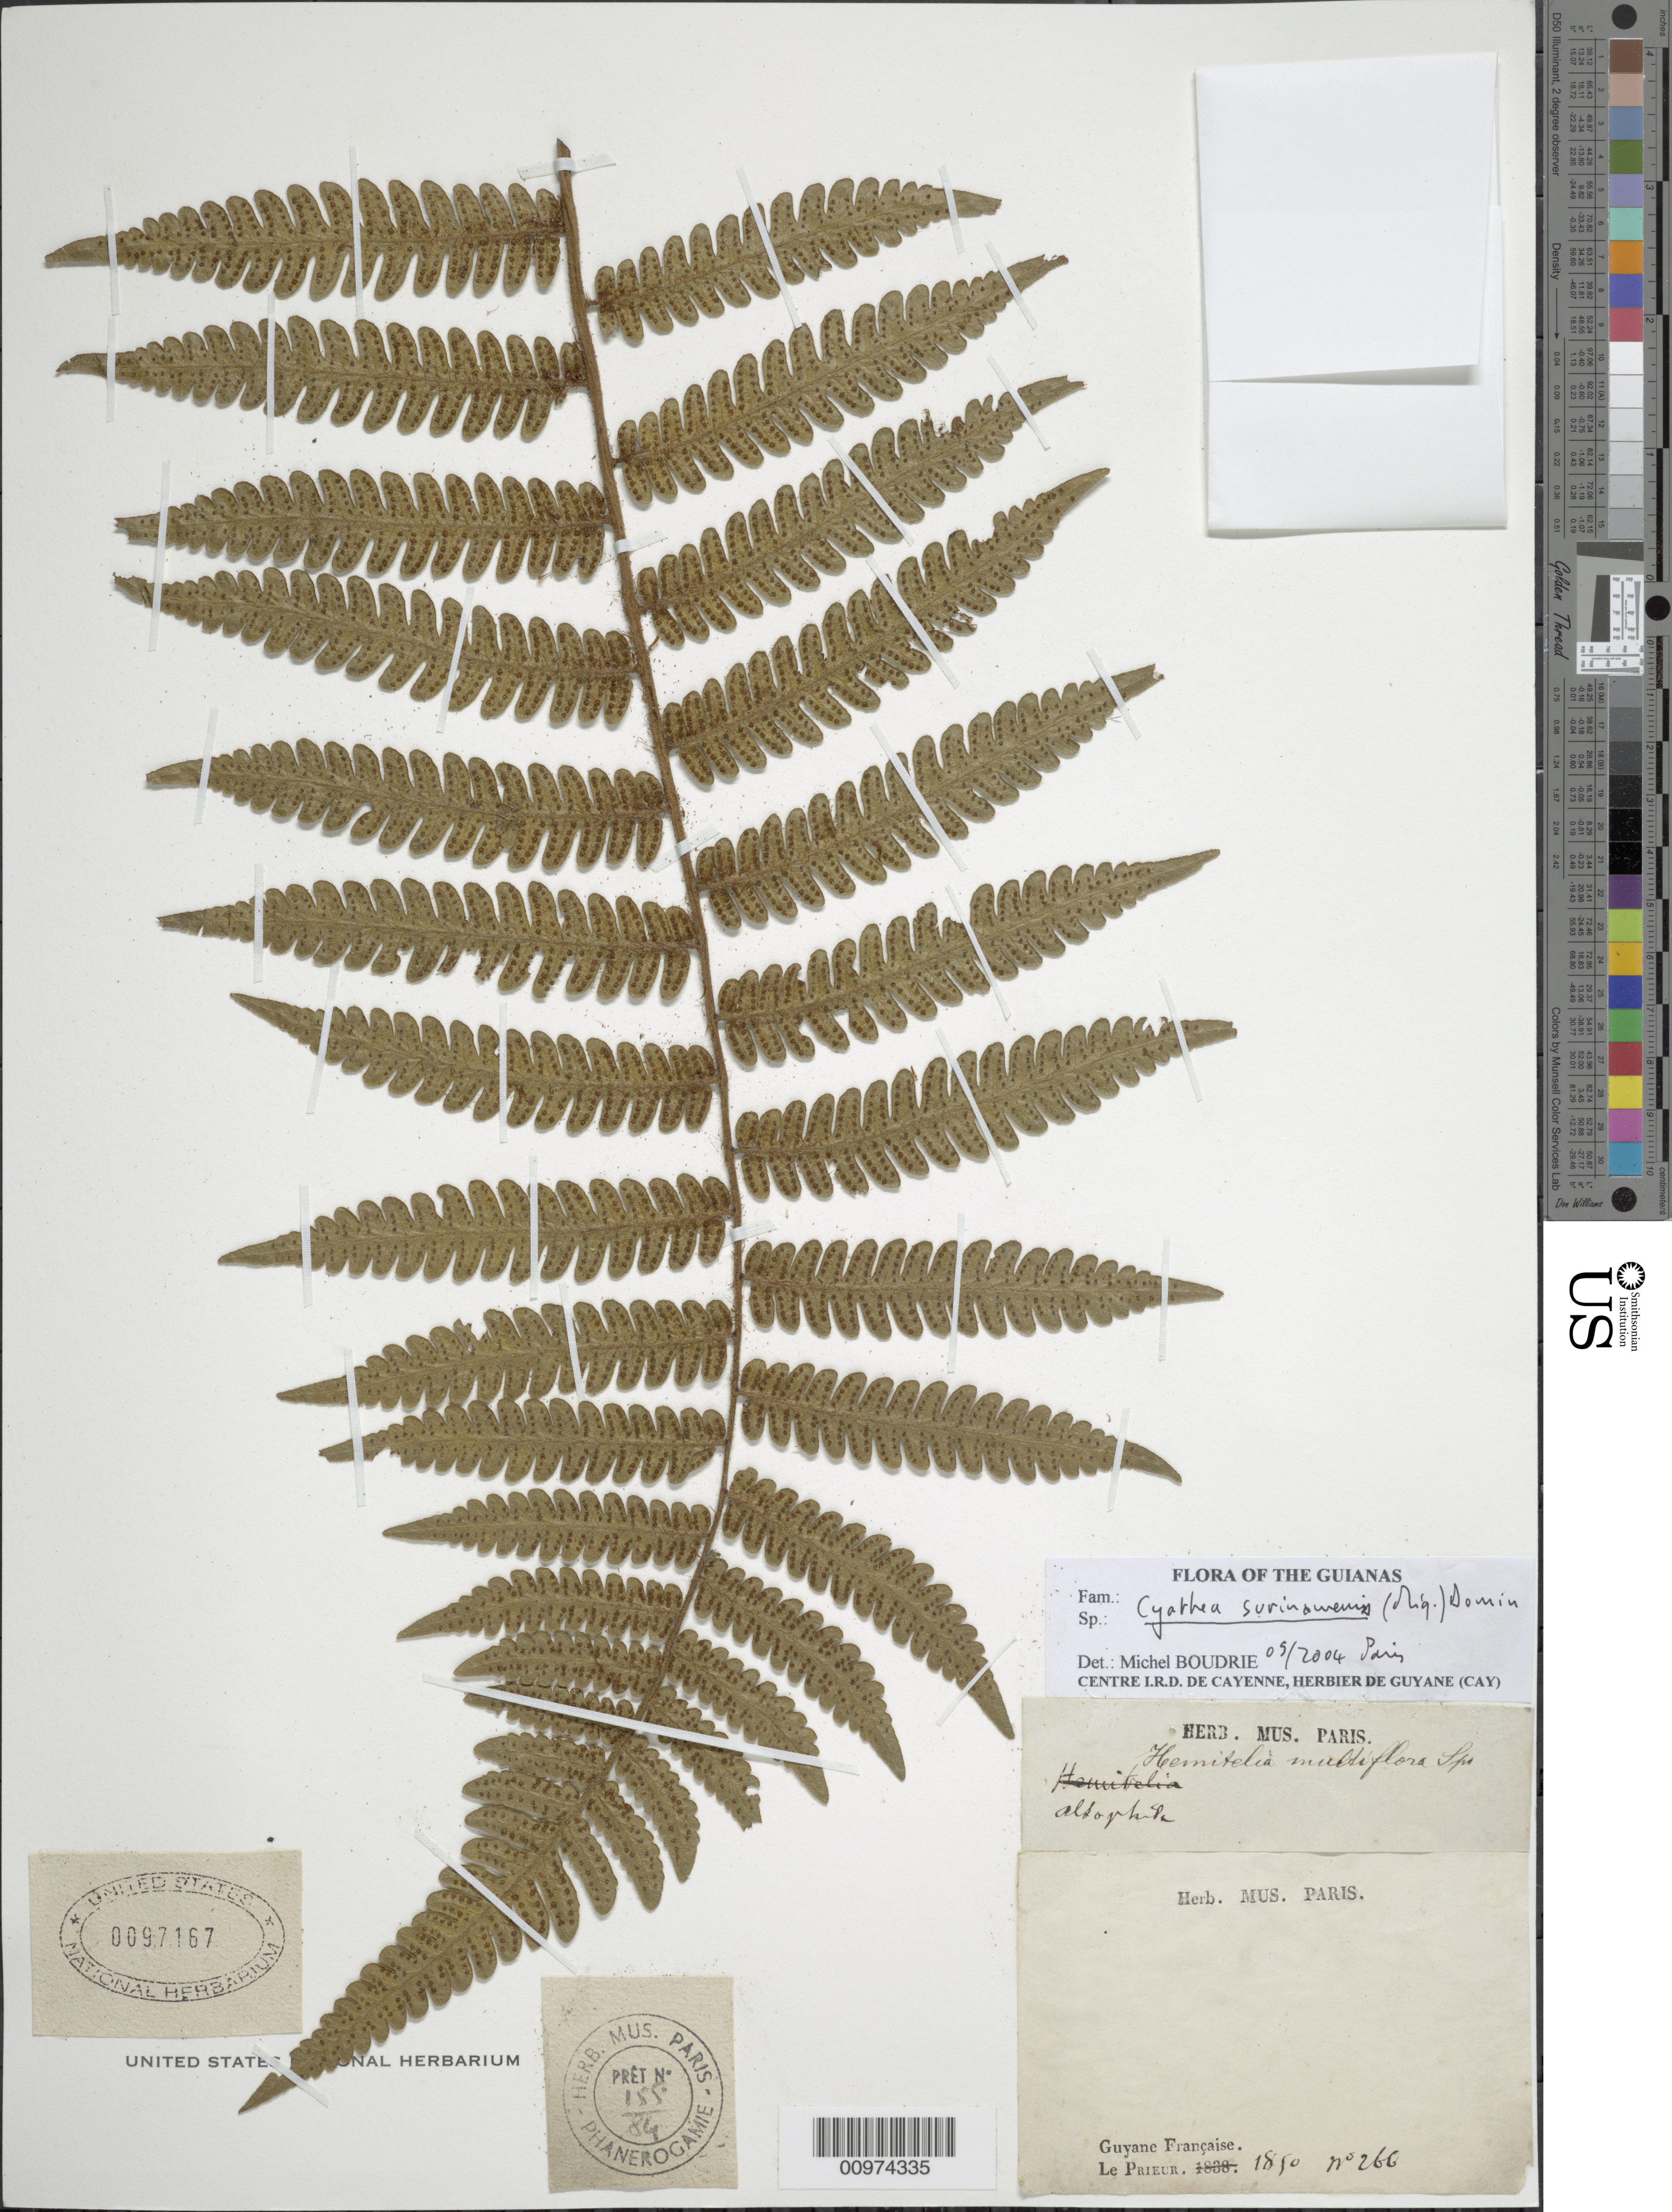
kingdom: Plantae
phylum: Tracheophyta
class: Polypodiopsida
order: Cyatheales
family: Cyatheaceae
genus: Cyathea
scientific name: Cyathea surinamensis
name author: (Miq.) Domin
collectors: -. Le Prieur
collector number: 266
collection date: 1890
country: French Guiana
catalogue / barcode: US 97167